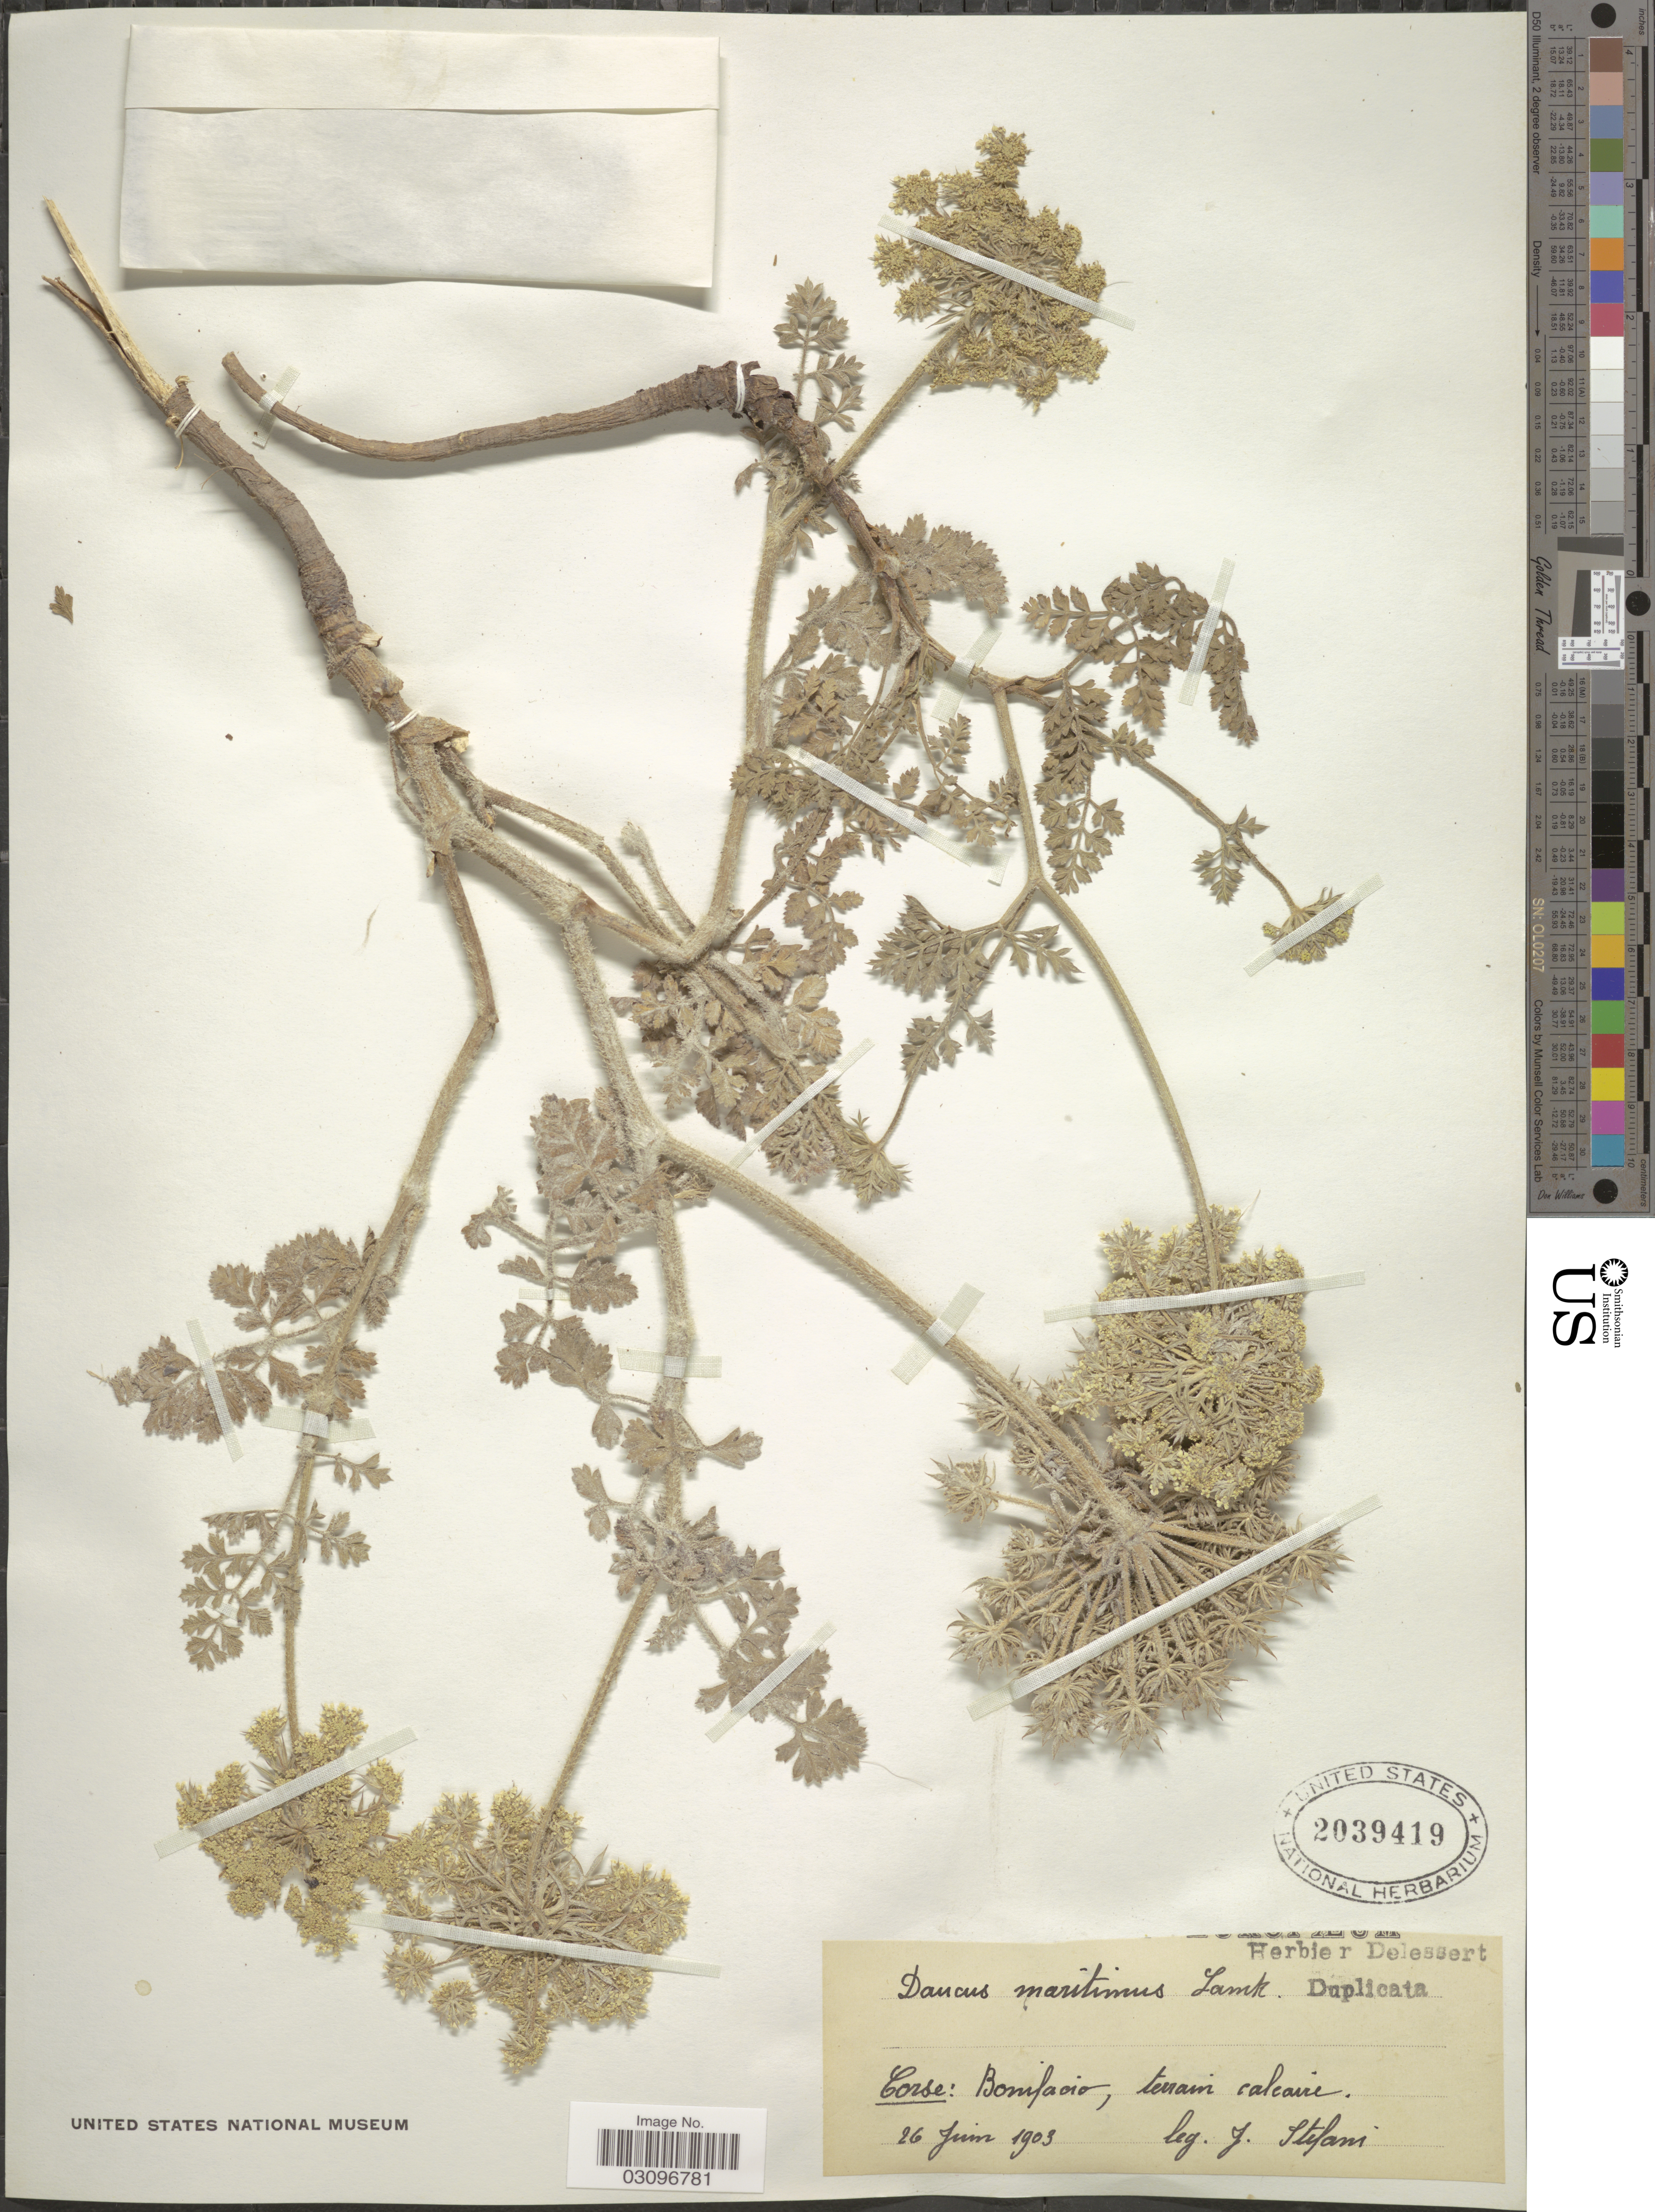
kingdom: Plantae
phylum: Tracheophyta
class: Magnoliopsida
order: Apiales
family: Apiaceae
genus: Daucus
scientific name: Daucus maritimus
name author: Lam.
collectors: J. Stefani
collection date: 1903-06-26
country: France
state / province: Corsica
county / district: Corse-du-Sud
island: Corse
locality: Corse: Bonifacio, terrani calcaire.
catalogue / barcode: US 2039419